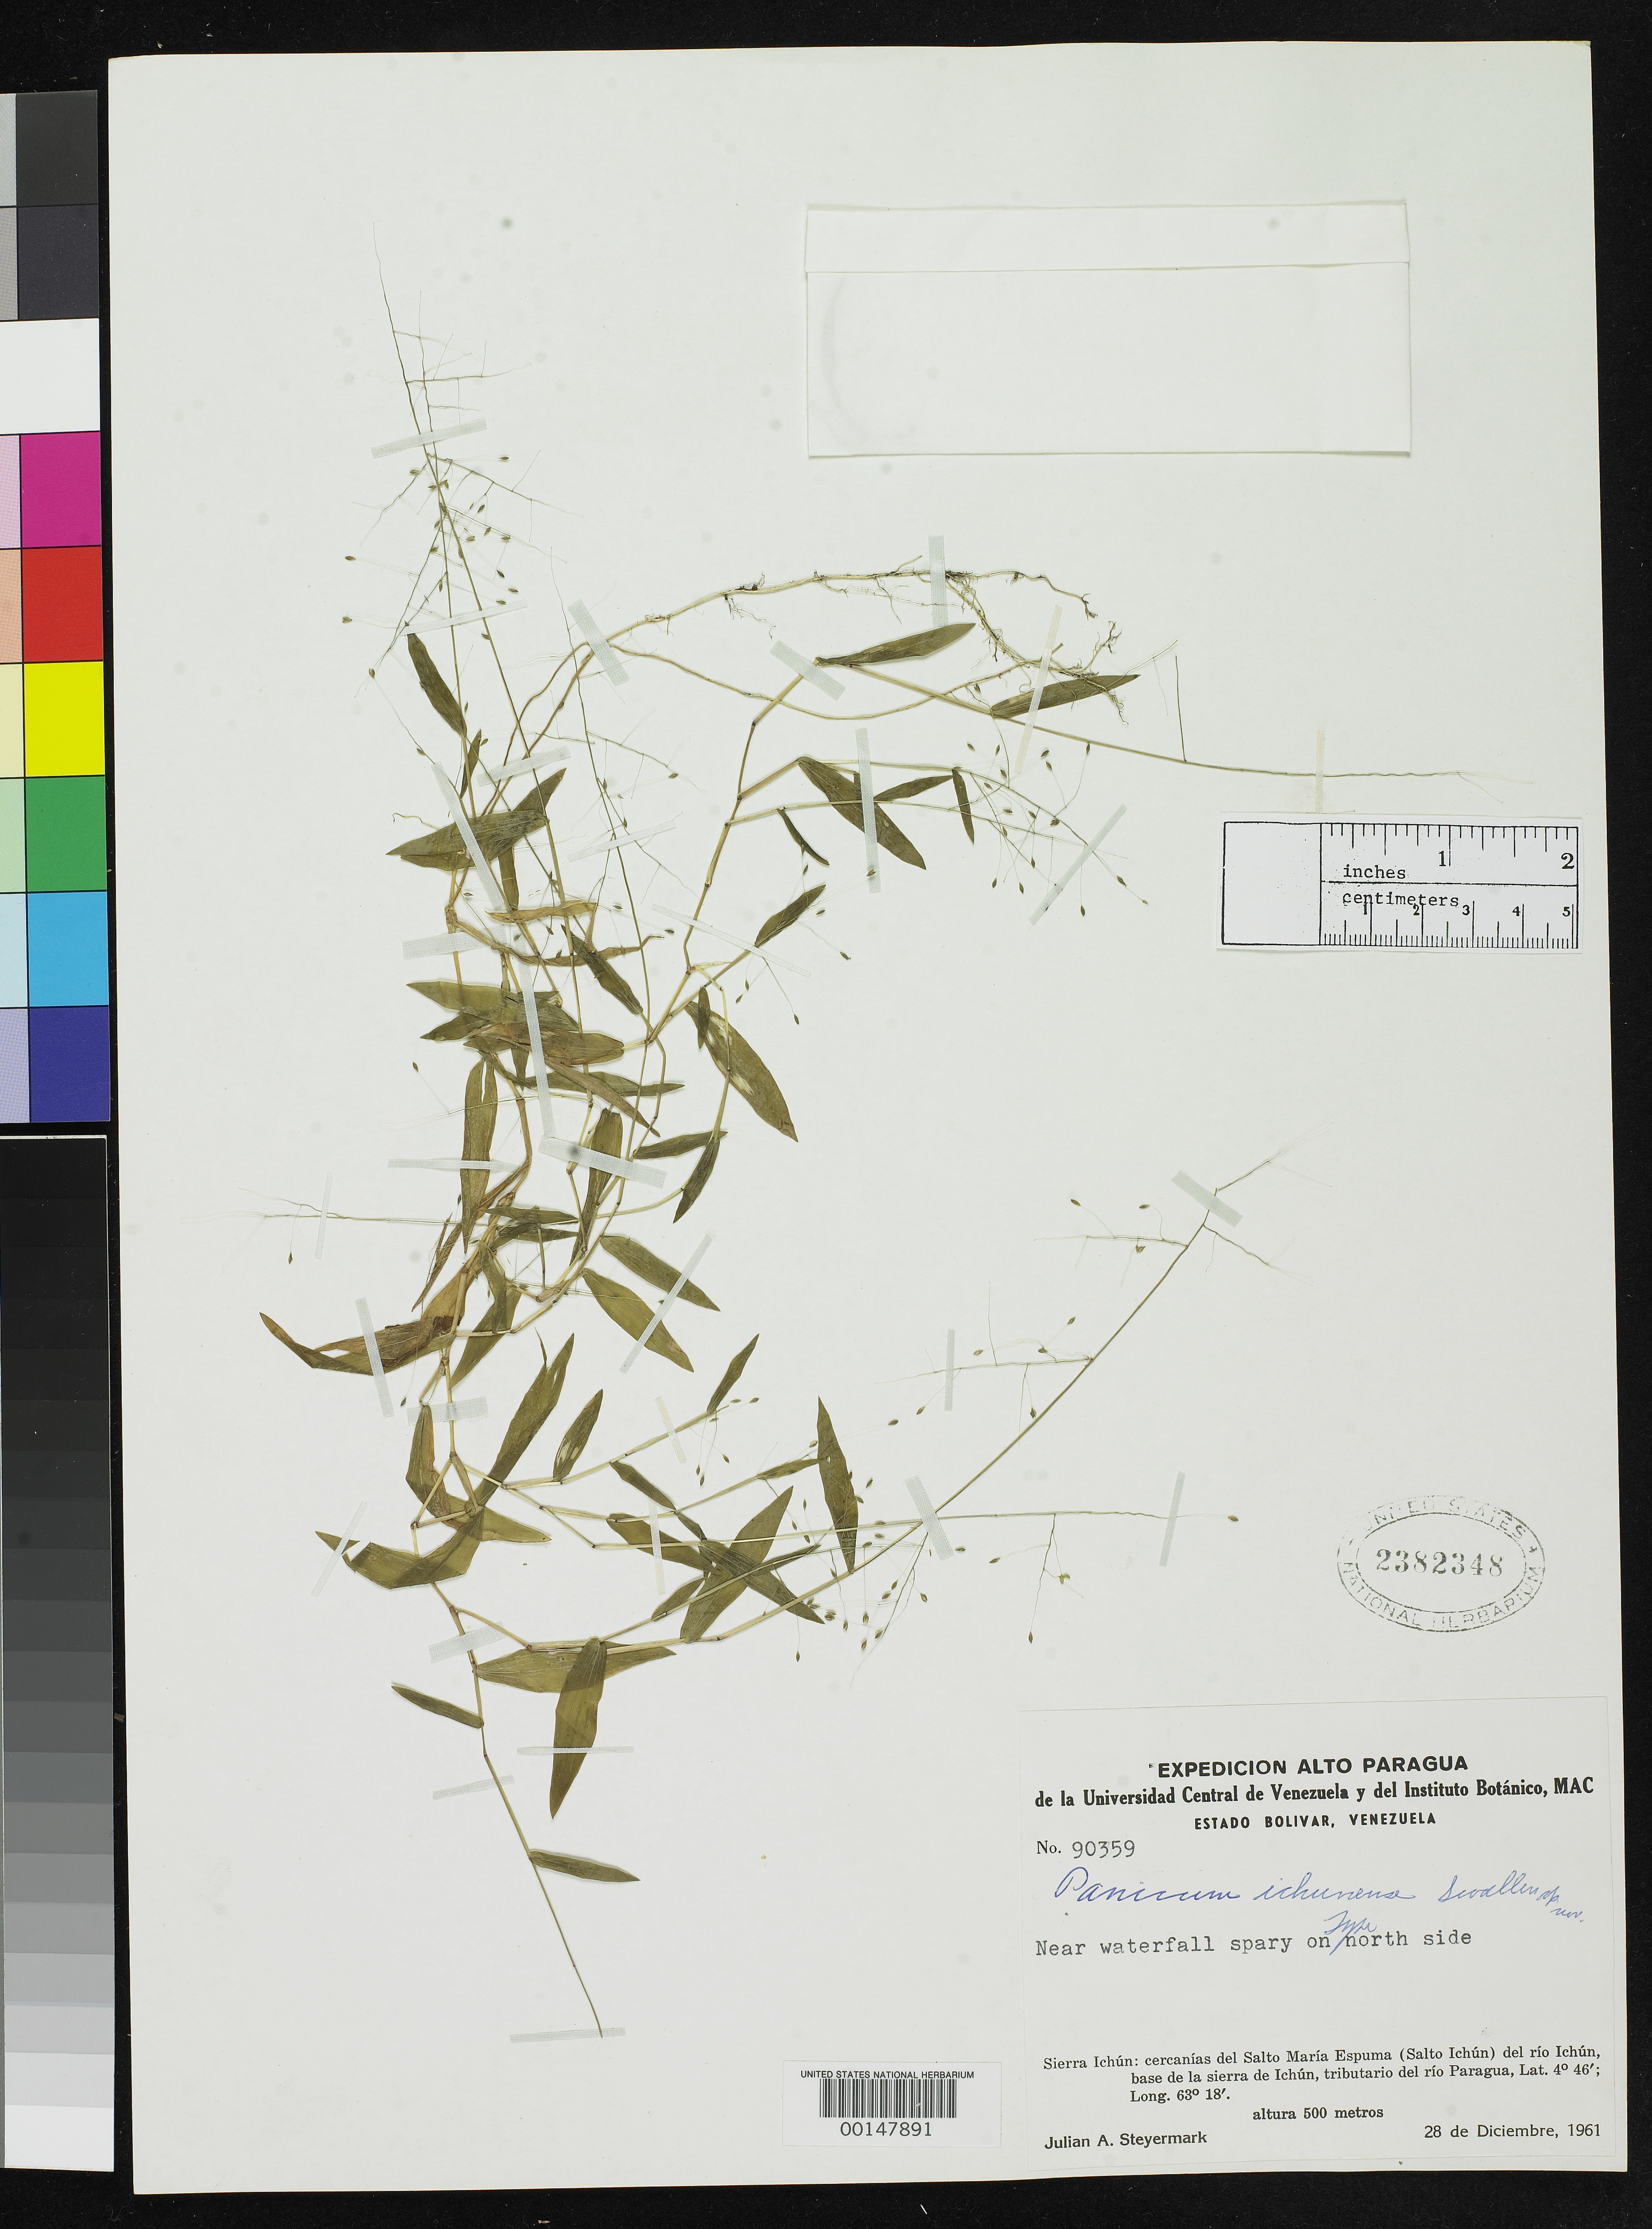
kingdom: Plantae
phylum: Tracheophyta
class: Liliopsida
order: Poales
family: Poaceae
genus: Panicum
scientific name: Panicum ichunense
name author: Swallen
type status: Holotype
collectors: J. Steyermark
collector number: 90359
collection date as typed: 28 Dec 1961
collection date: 1961-12-28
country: Venezuela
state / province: Bolivar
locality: Sierra Ichun.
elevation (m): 500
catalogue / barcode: US 2382348